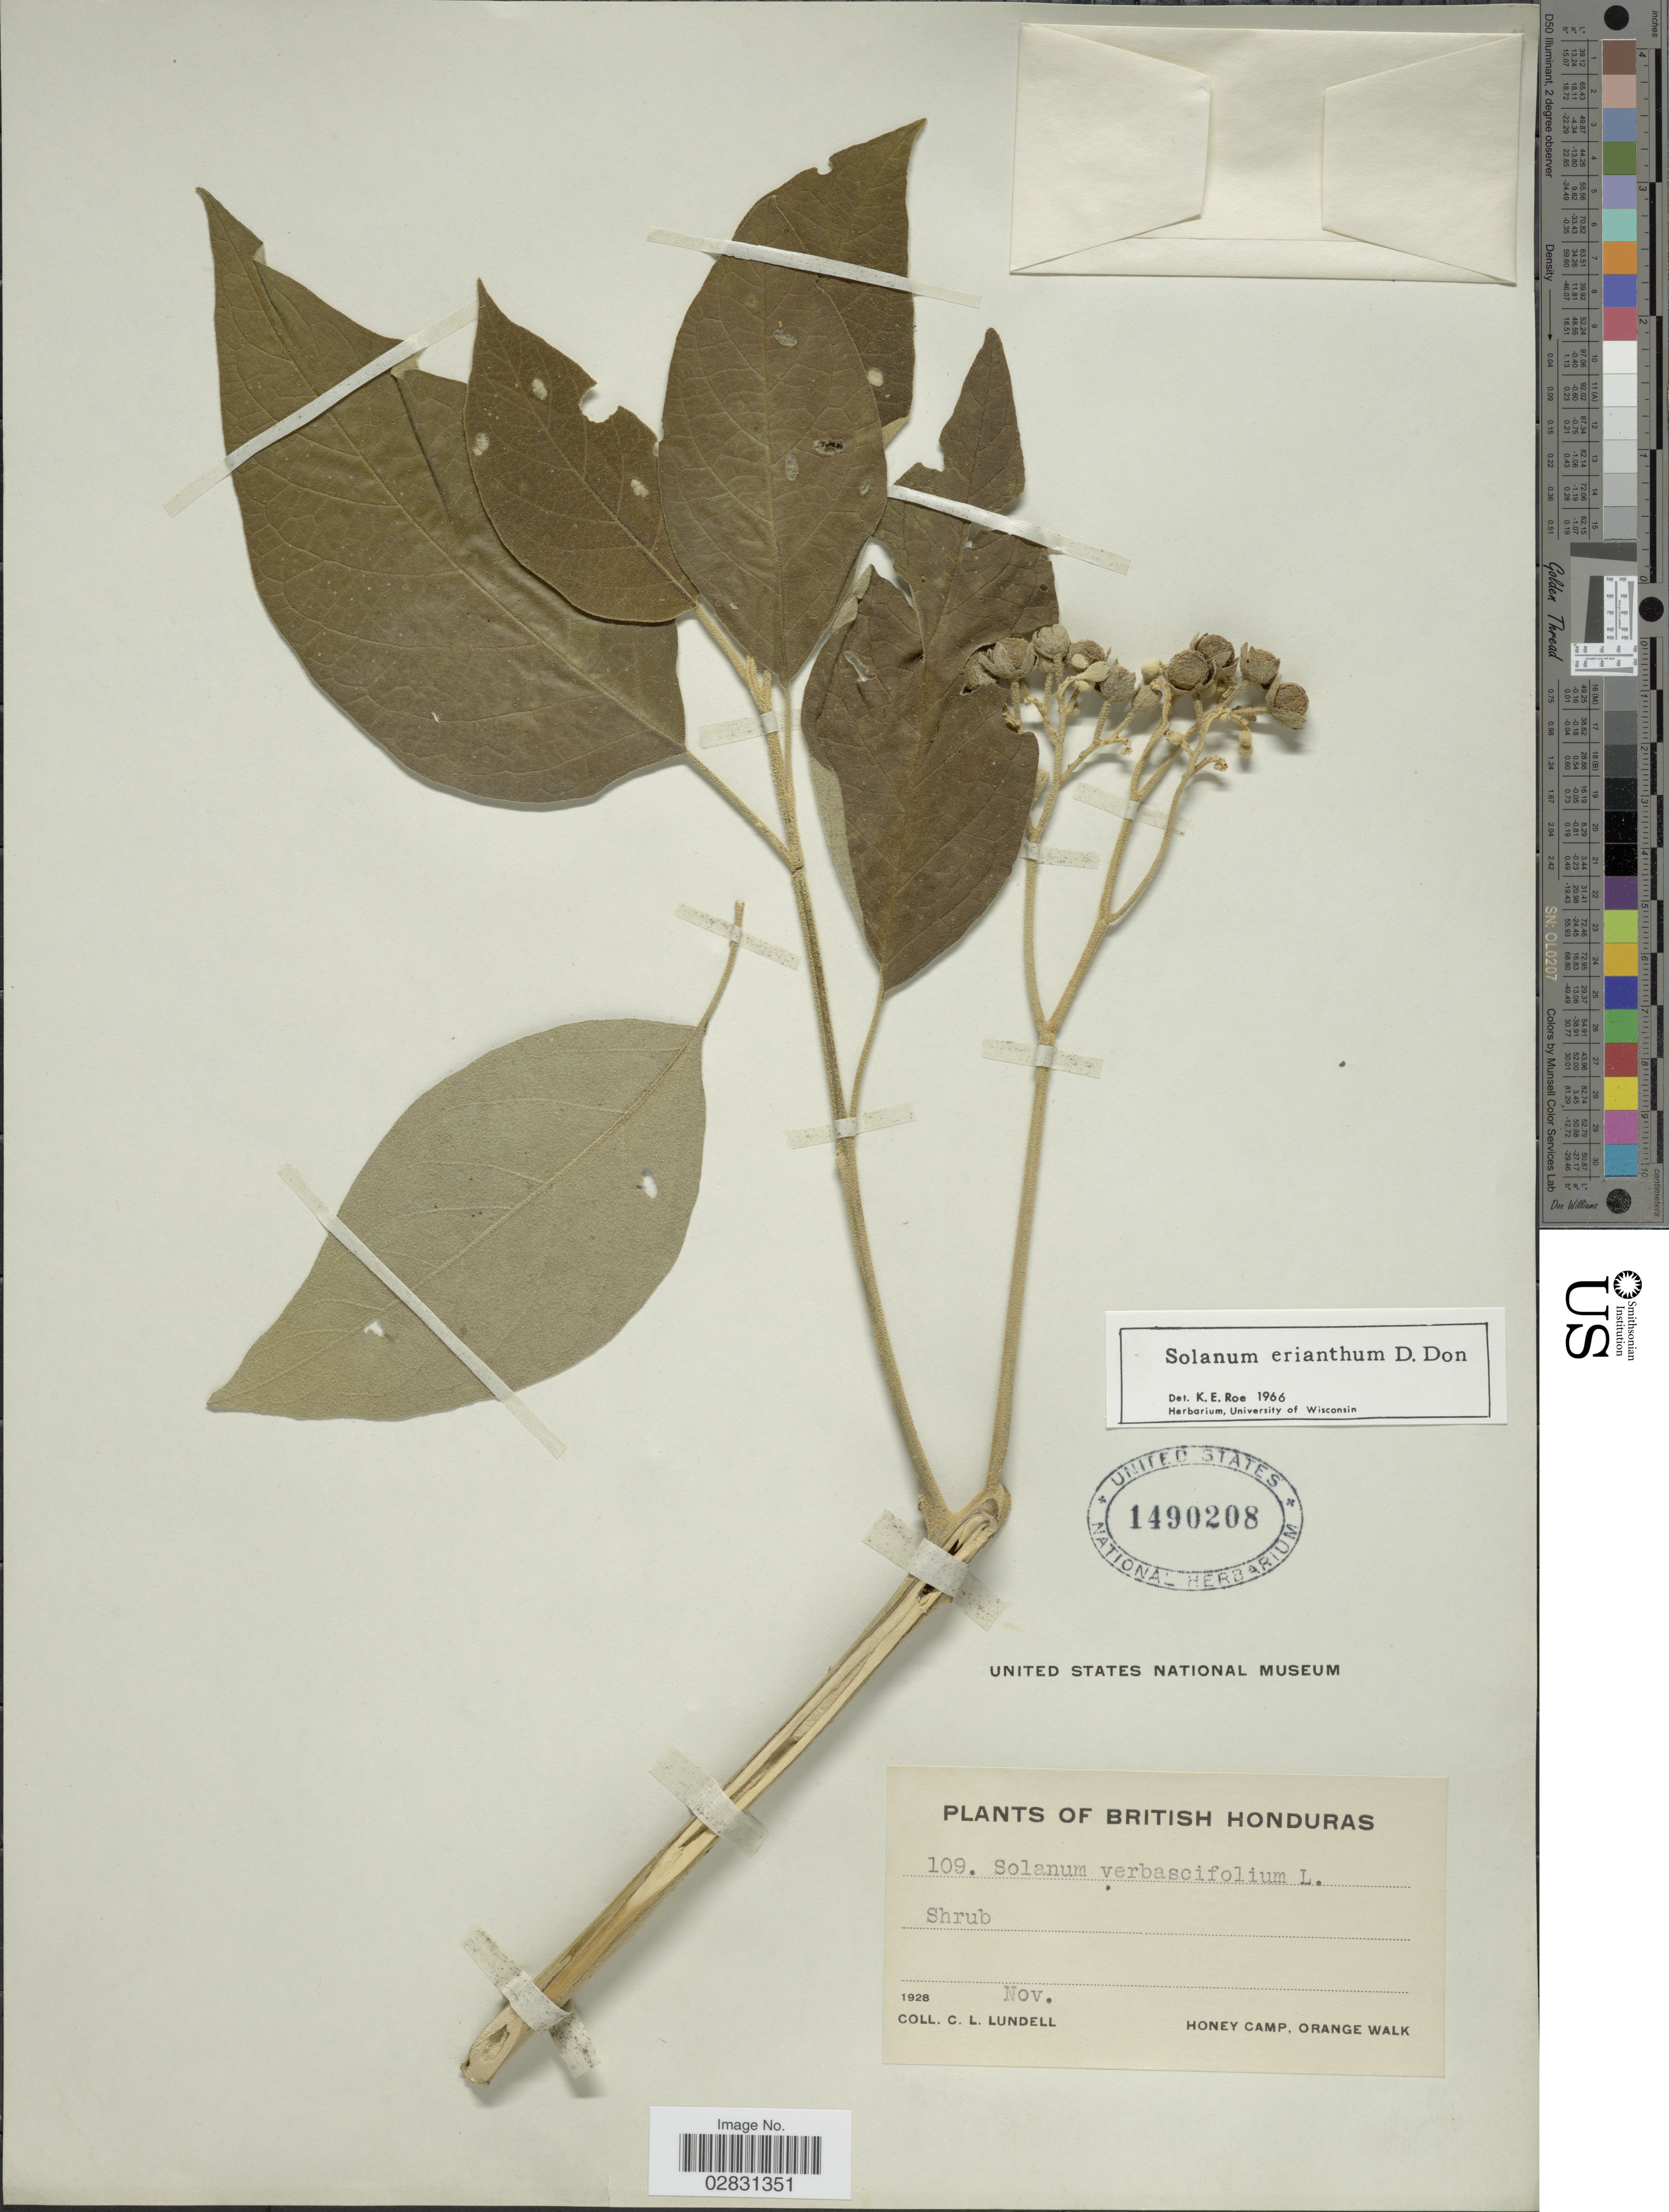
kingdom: Plantae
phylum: Tracheophyta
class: Magnoliopsida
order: Solanales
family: Solanaceae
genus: Solanum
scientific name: Solanum erianthum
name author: D. Don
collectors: C. L. Lundell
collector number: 109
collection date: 1928-11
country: Belize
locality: British Honduras, Honey Camp, Orange Walk.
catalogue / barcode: US 1490208